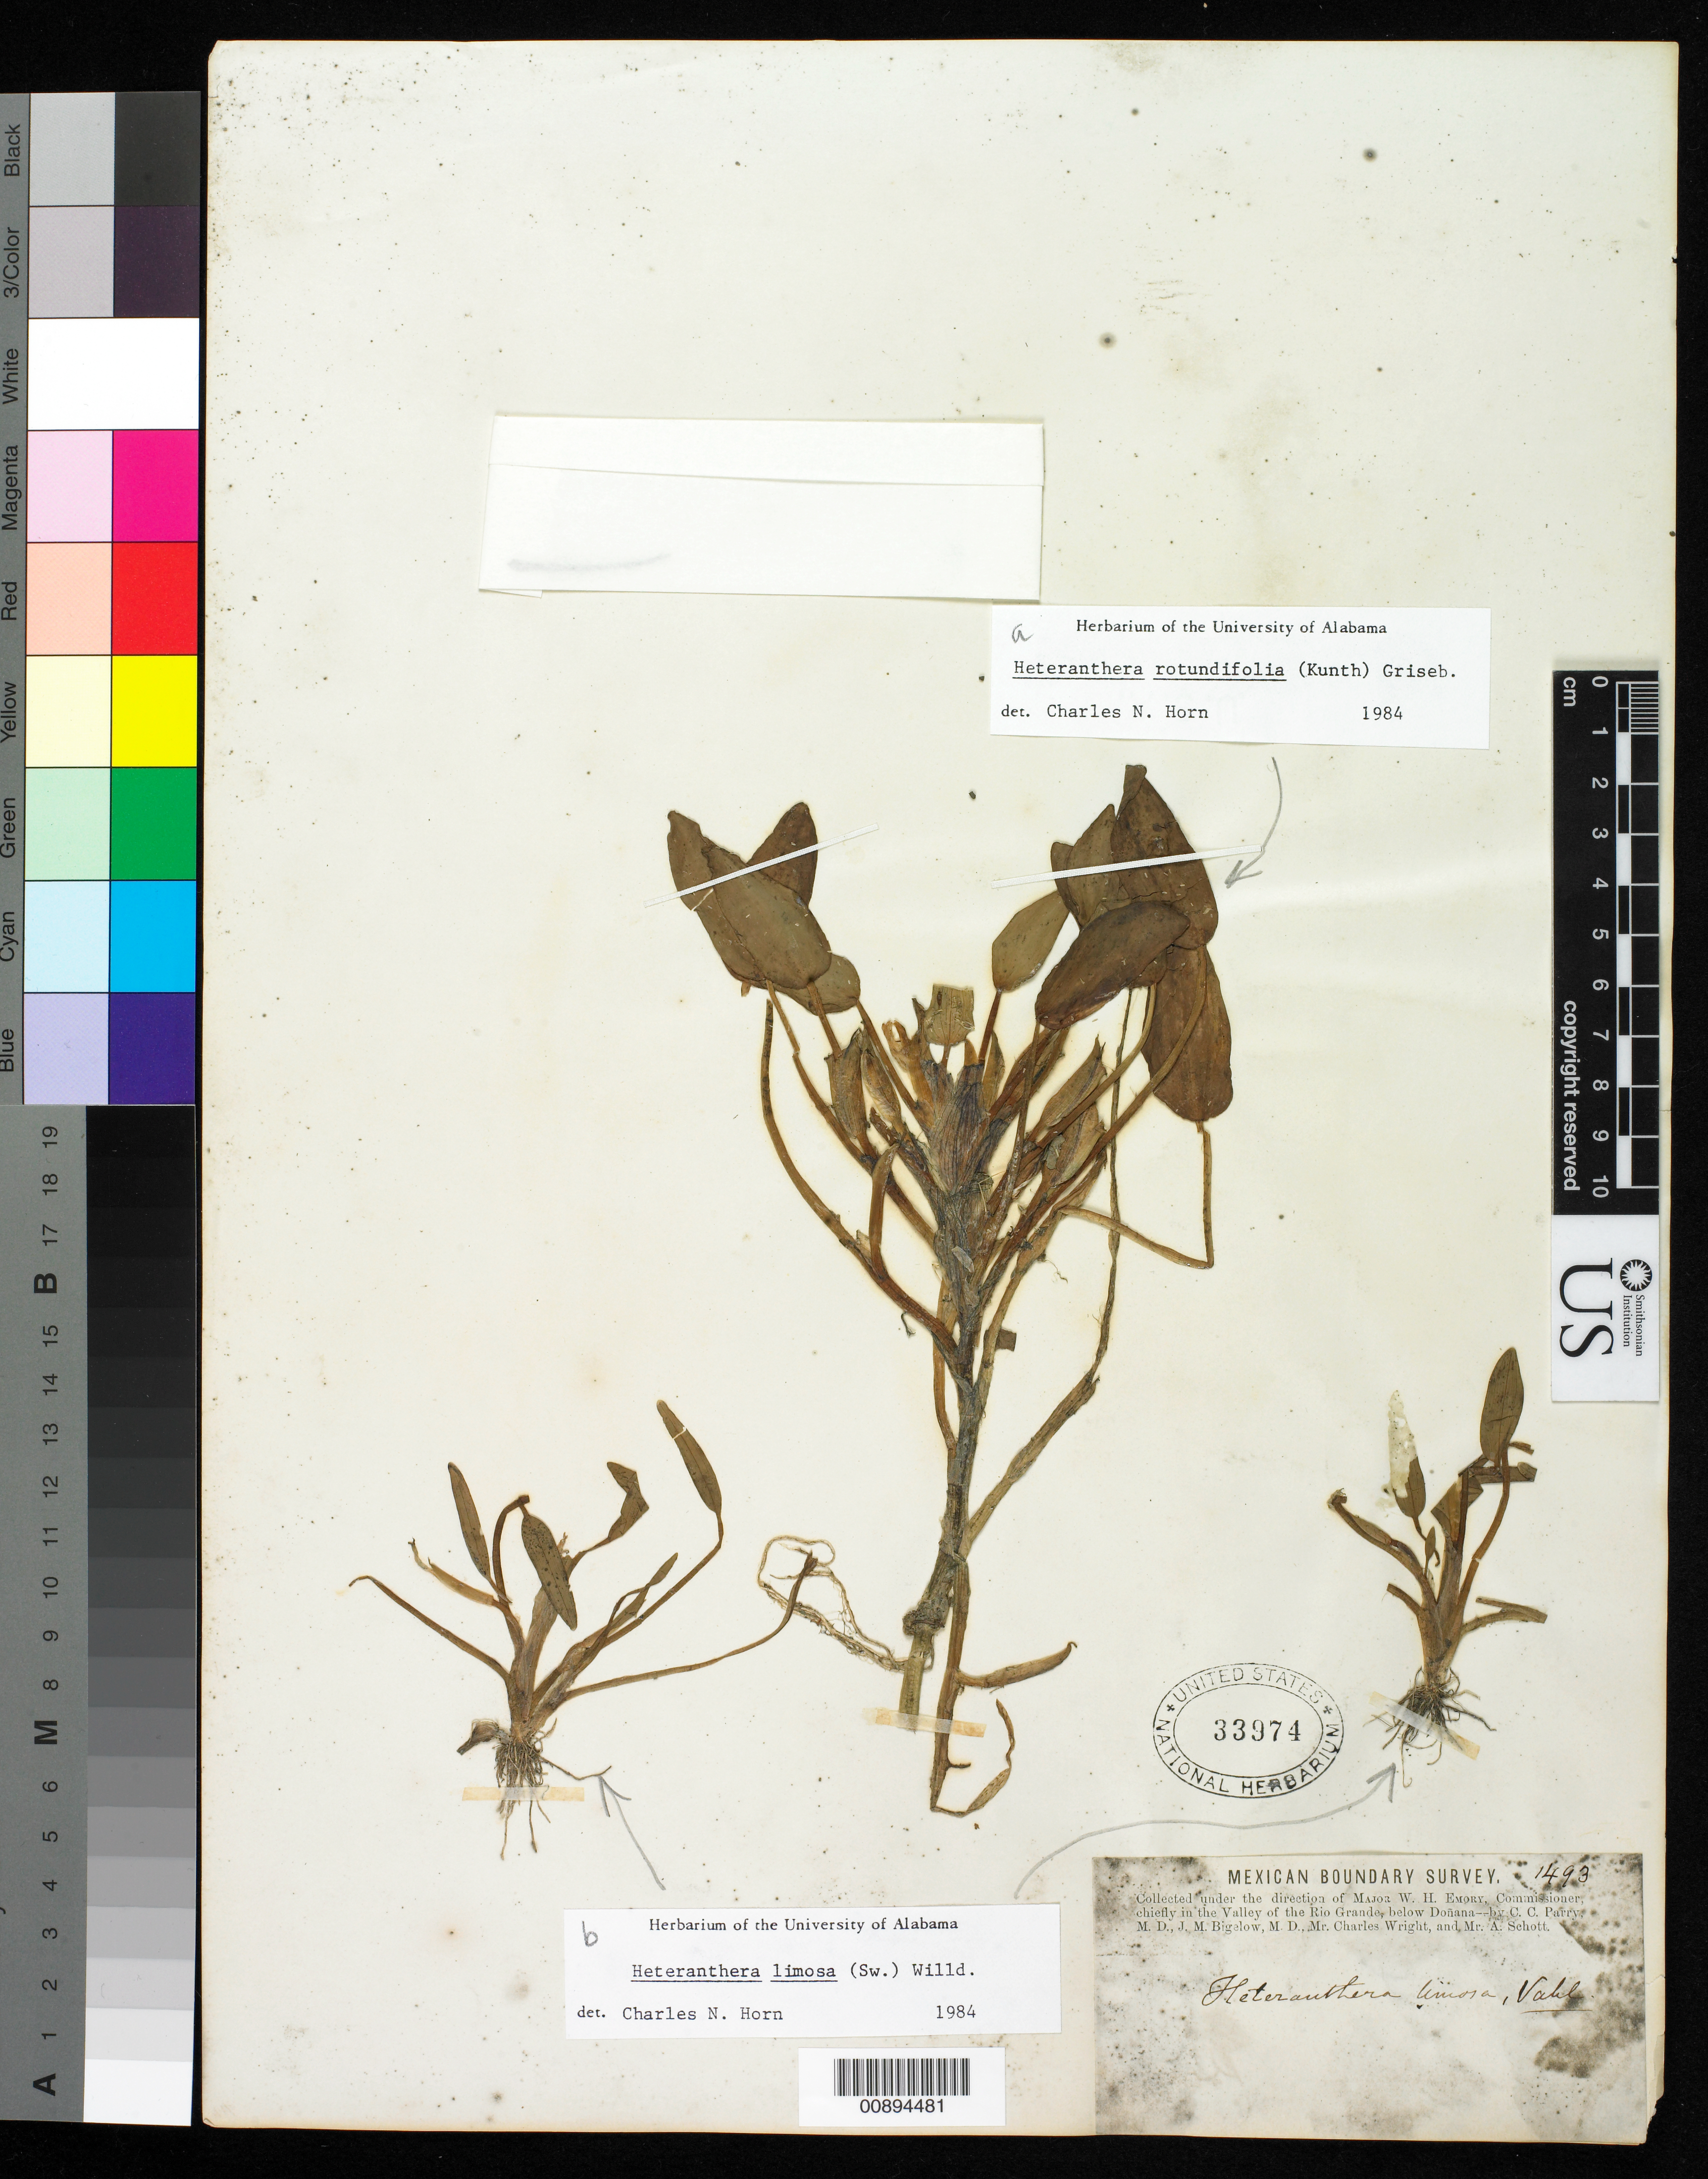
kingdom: Plantae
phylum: Tracheophyta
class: Liliopsida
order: Commelinales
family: Pontederiaceae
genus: Heteranthera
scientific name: Heteranthera limosa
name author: (Sw.) Willd.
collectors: C. C. Parry, J. M. Bigelow, C. Wright & A. C. V. Schott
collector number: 1493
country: United States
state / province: New Mexico / Texas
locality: Valley of the Rio Grande, below Doñana.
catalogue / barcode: US 33974